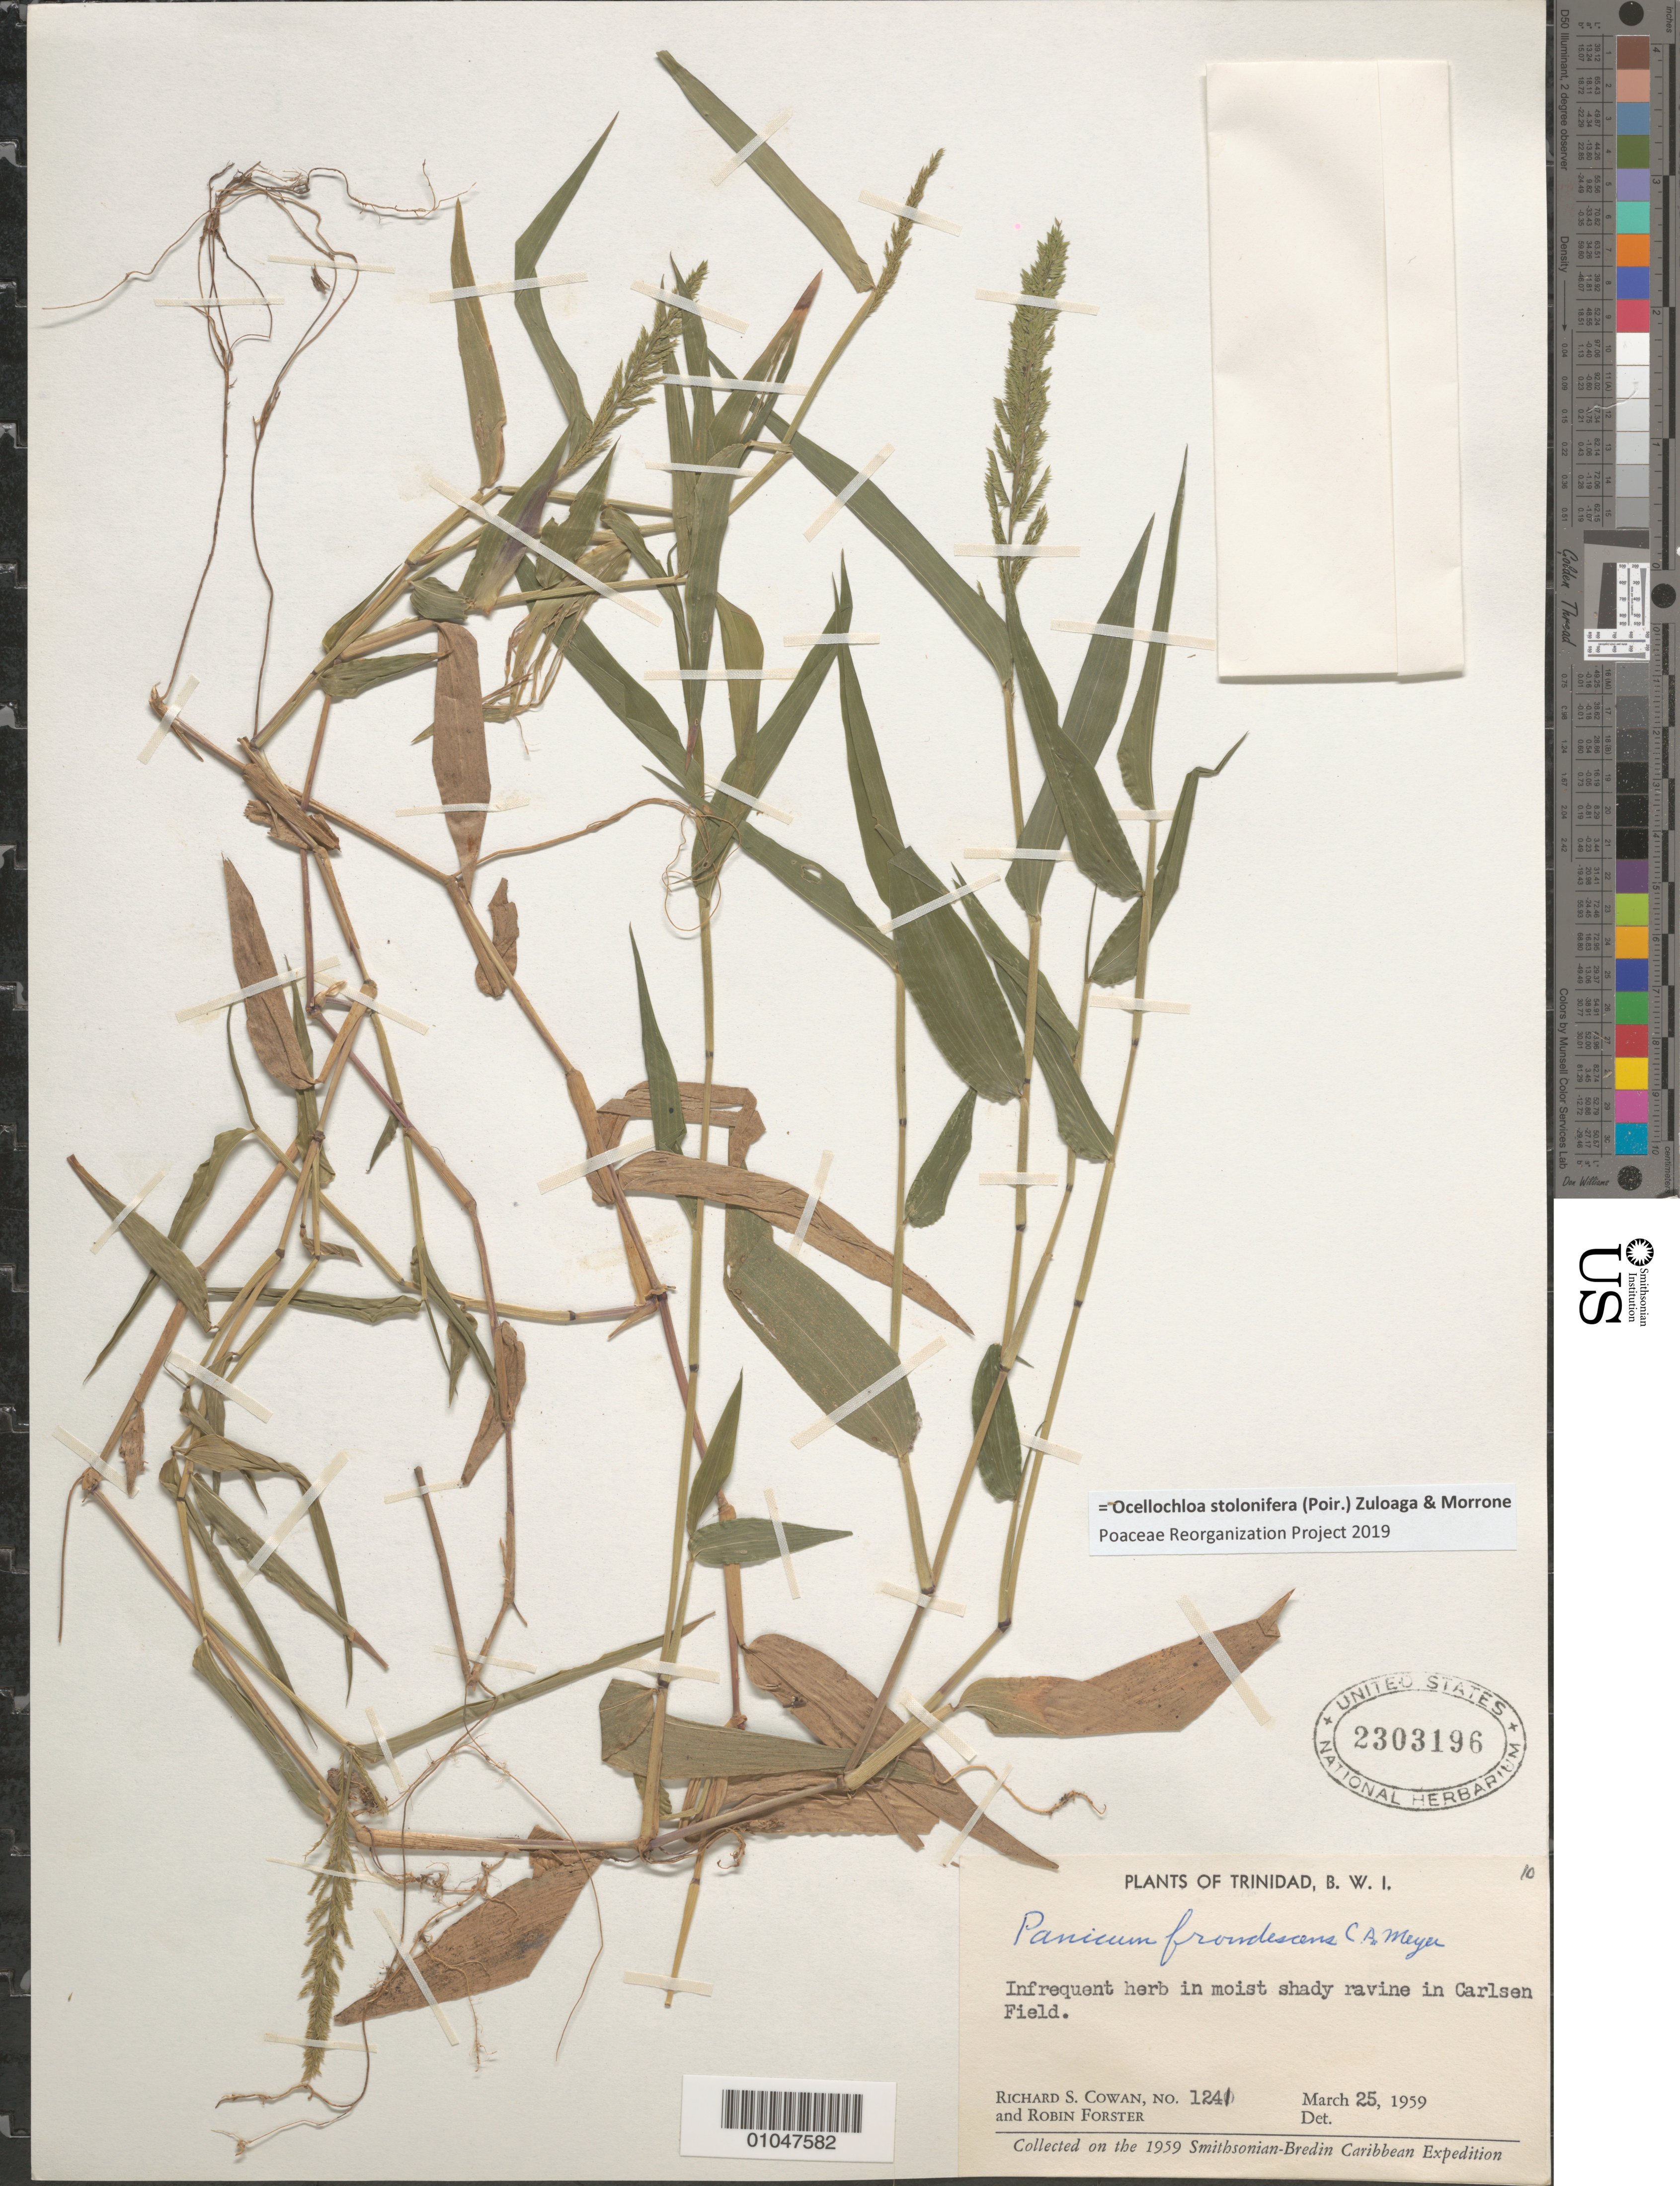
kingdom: Plantae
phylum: Tracheophyta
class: Liliopsida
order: Poales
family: Poaceae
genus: Panicum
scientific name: Panicum frondescens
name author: G. Mey.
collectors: R. S. Cowan & R. Forster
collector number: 1241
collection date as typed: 25 Mar 1959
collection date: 1959-03-25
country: Trinidad and Tobago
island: Trinidad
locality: Infrequent herb in Carlsen Field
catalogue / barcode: US 2303196